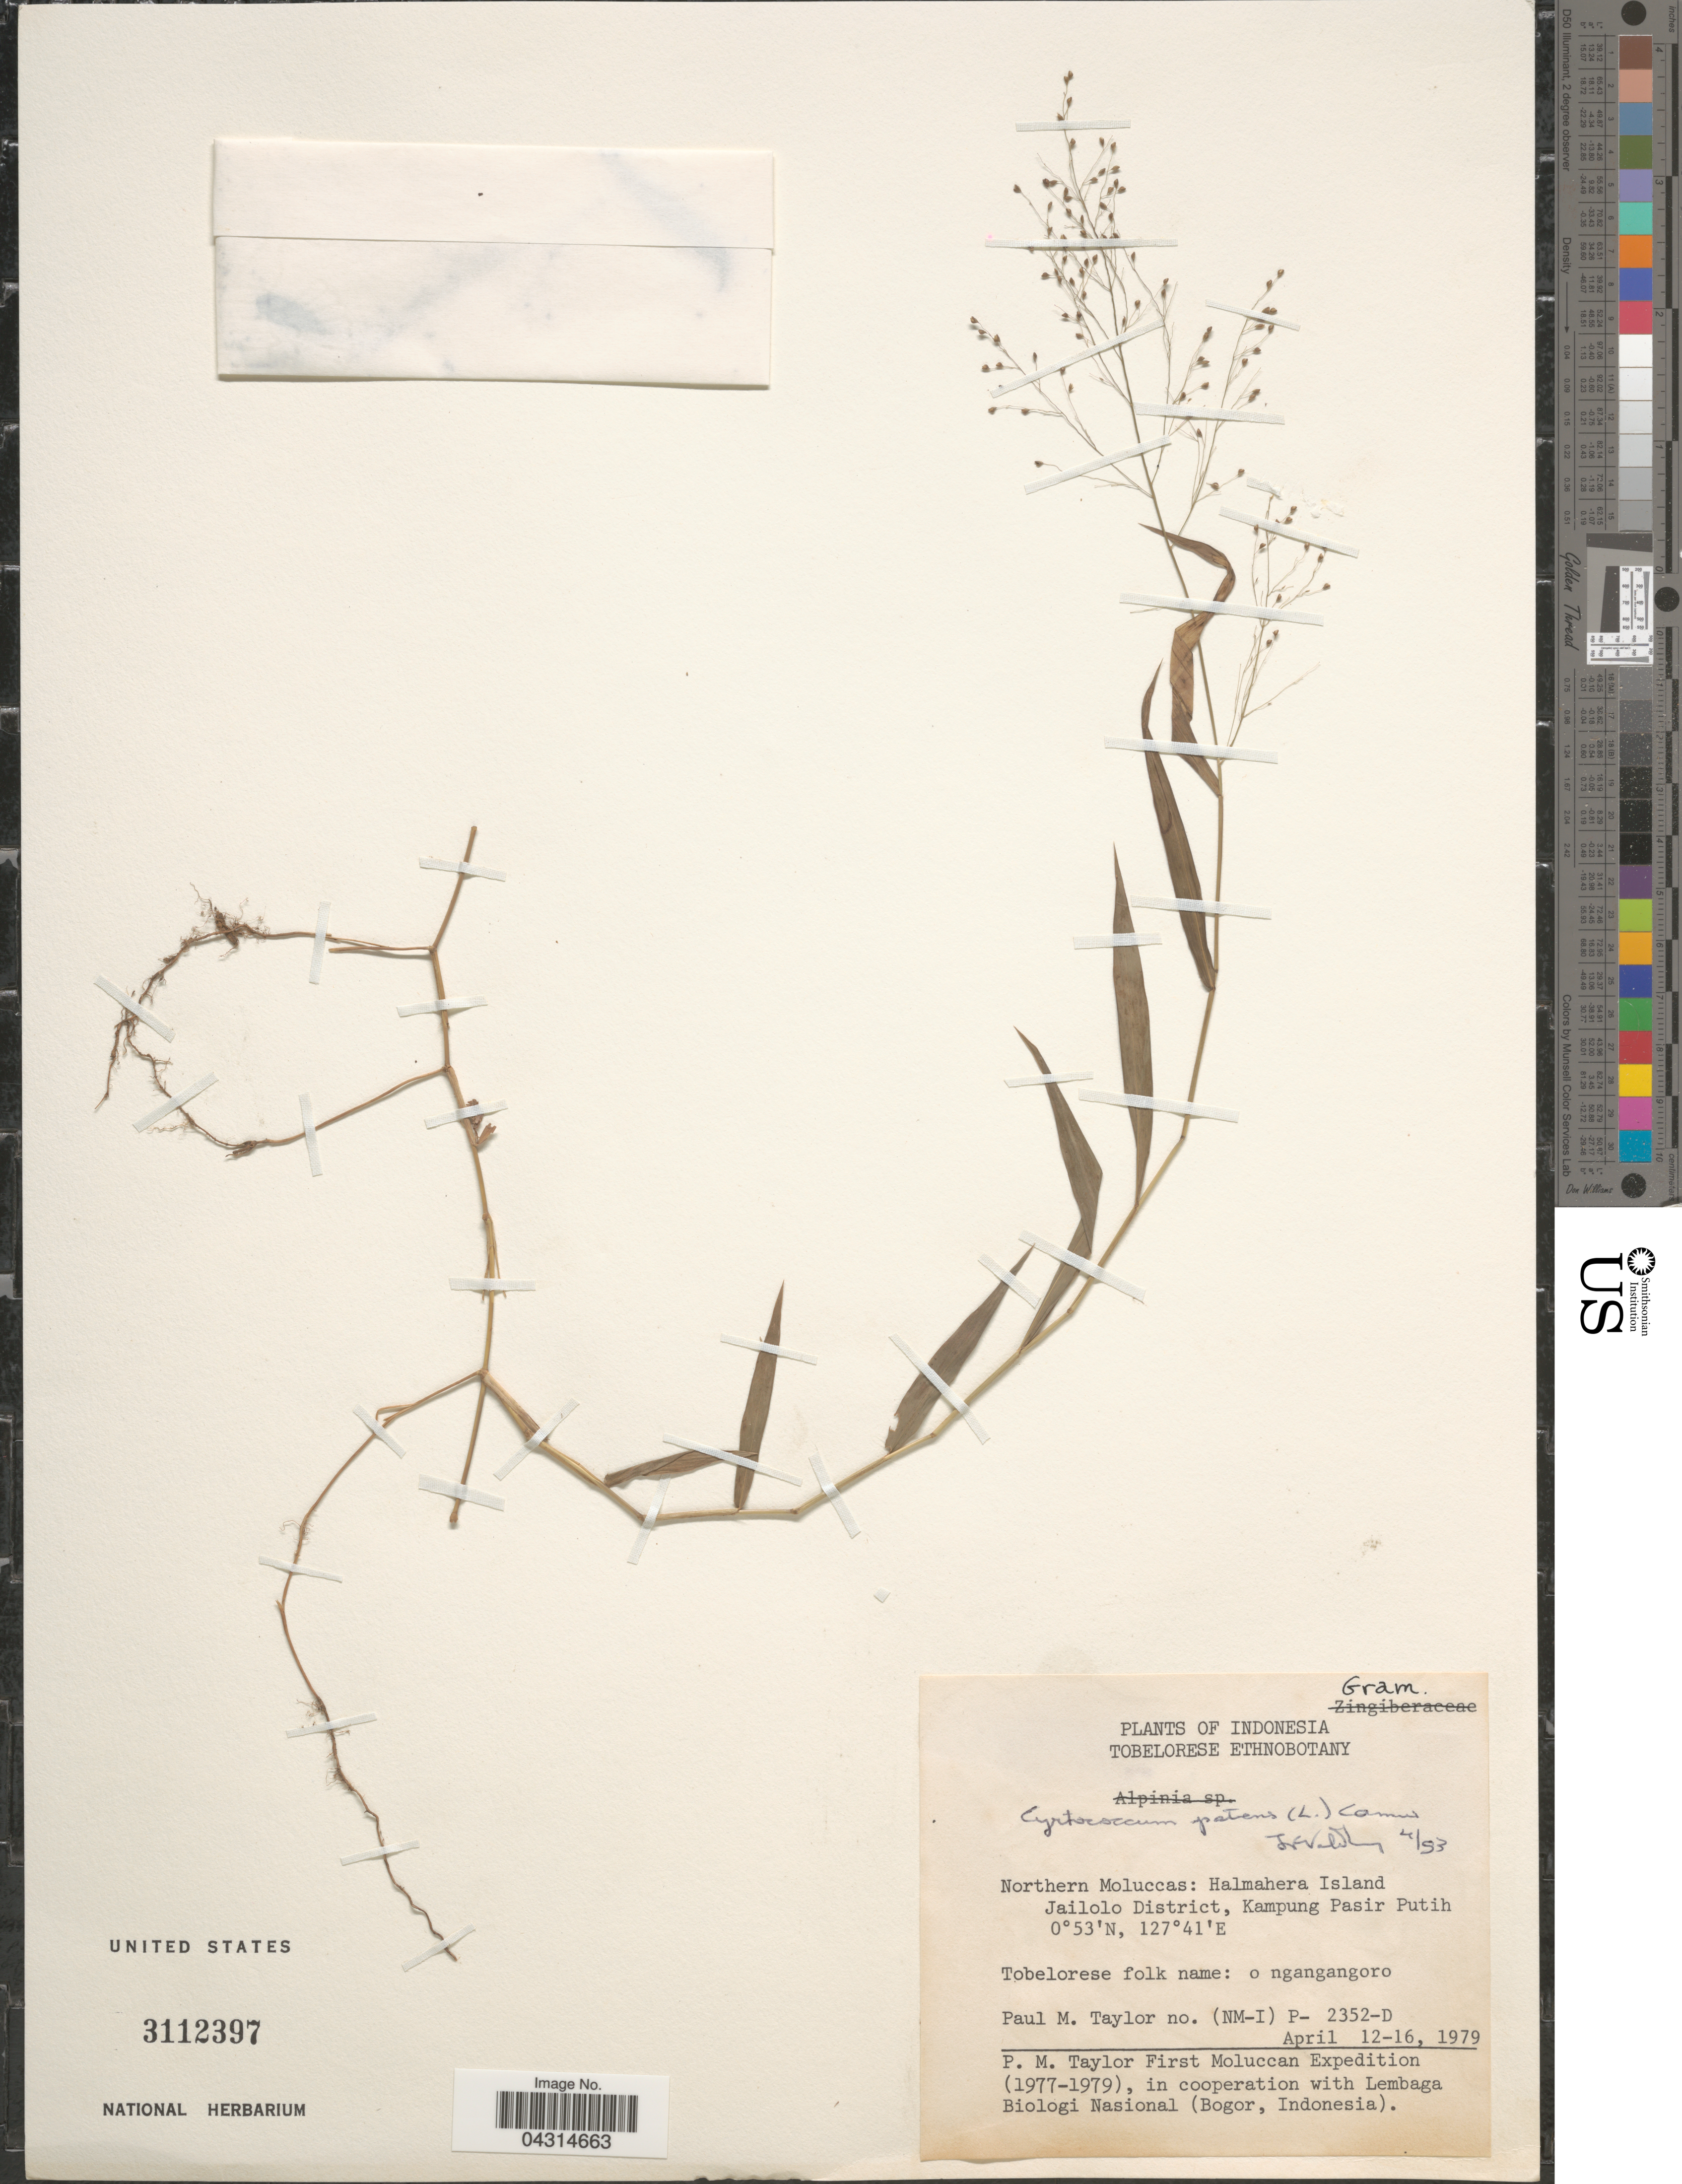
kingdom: Plantae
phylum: Tracheophyta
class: Liliopsida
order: Poales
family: Poaceae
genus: Cyrtococcum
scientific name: Cyrtococcum patens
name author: (L.) A. Camus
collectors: P. M. Taylor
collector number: (NM-I) P- 2352-D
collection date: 1979-04-12/1979-04-16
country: Indonesia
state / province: Maluku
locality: Northern Moluccas: Halmahera Island Jailolo District, Kampung Pasir Putih. First Moluccan Expedition (1977-1979), in cooperation with Lembaga Biologi Nasional (Bogor, Indonesia).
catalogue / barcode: US 3112397